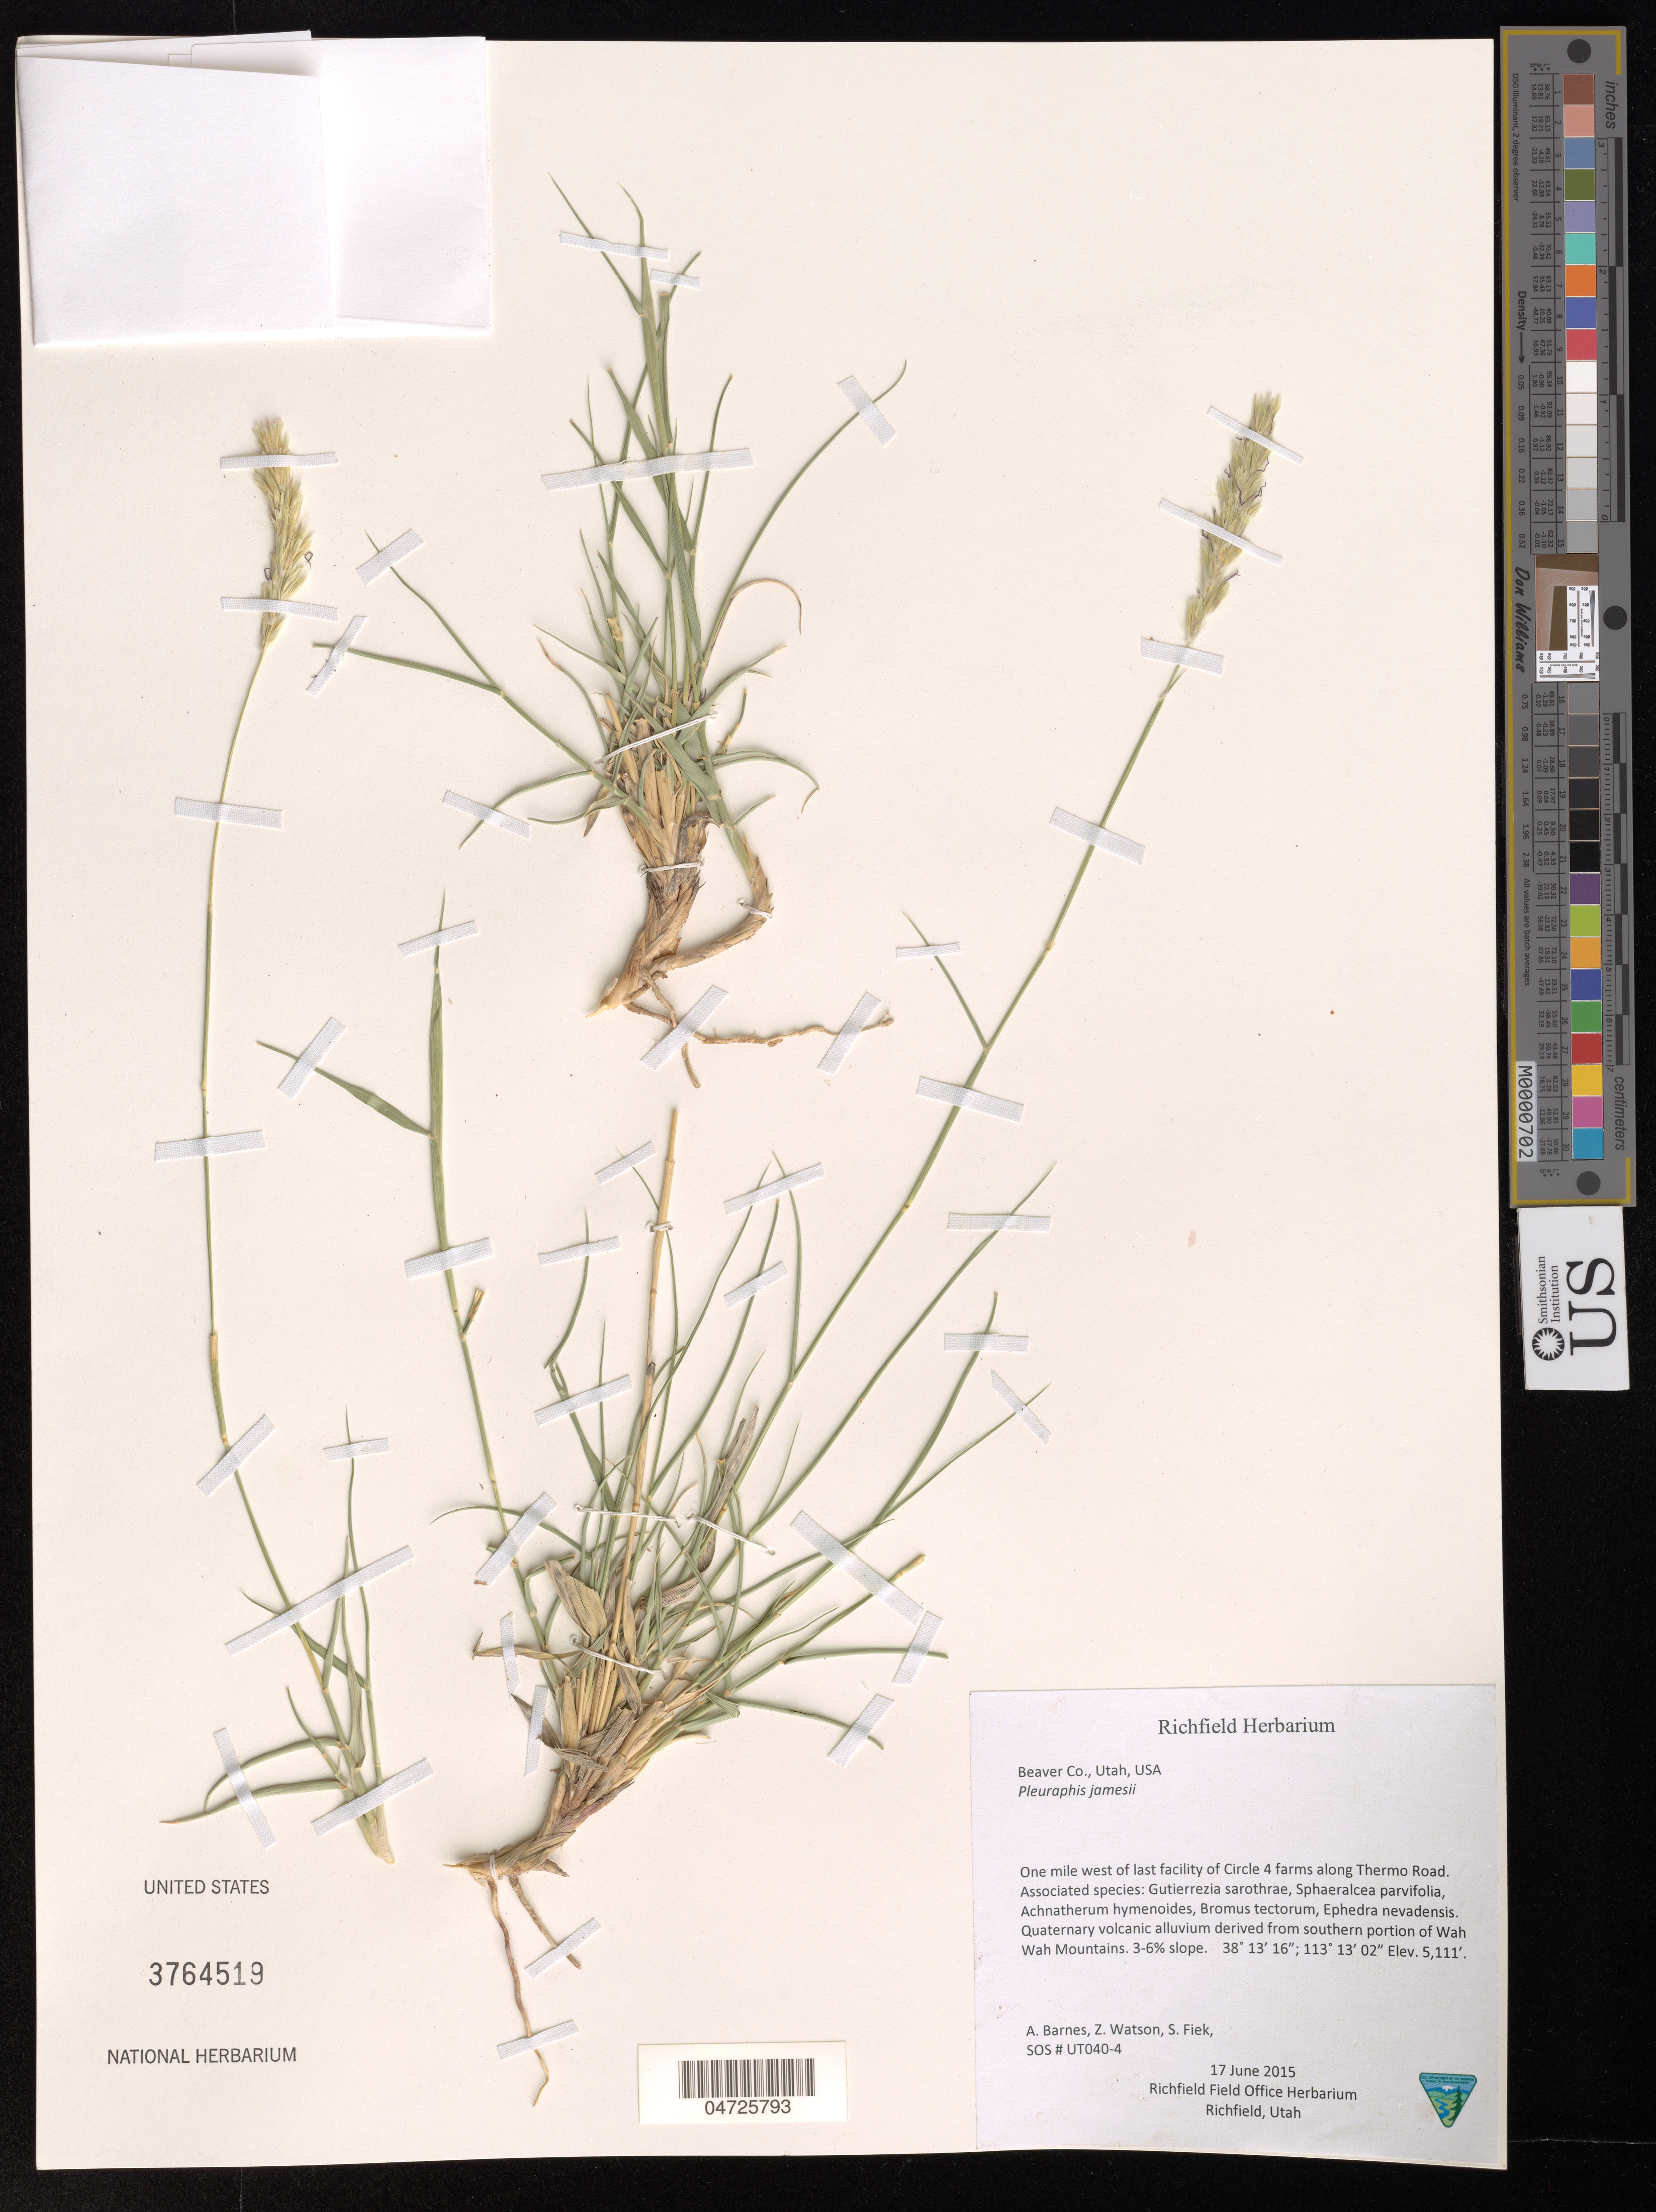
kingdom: Plantae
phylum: Tracheophyta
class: Liliopsida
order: Poales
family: Poaceae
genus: Pleuraphis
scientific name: Pleuraphis jamesii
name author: Torr.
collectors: A. Barnes & Fiek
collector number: UT040-4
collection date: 2015-06-17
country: United States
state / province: Utah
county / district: Beaver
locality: Beaver Co. One mile west of last facility of Circle 4 farms along Thermo Road. From southern portion of Wah Wah Mountains. 3-6% slope.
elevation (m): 1558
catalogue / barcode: US 3764519